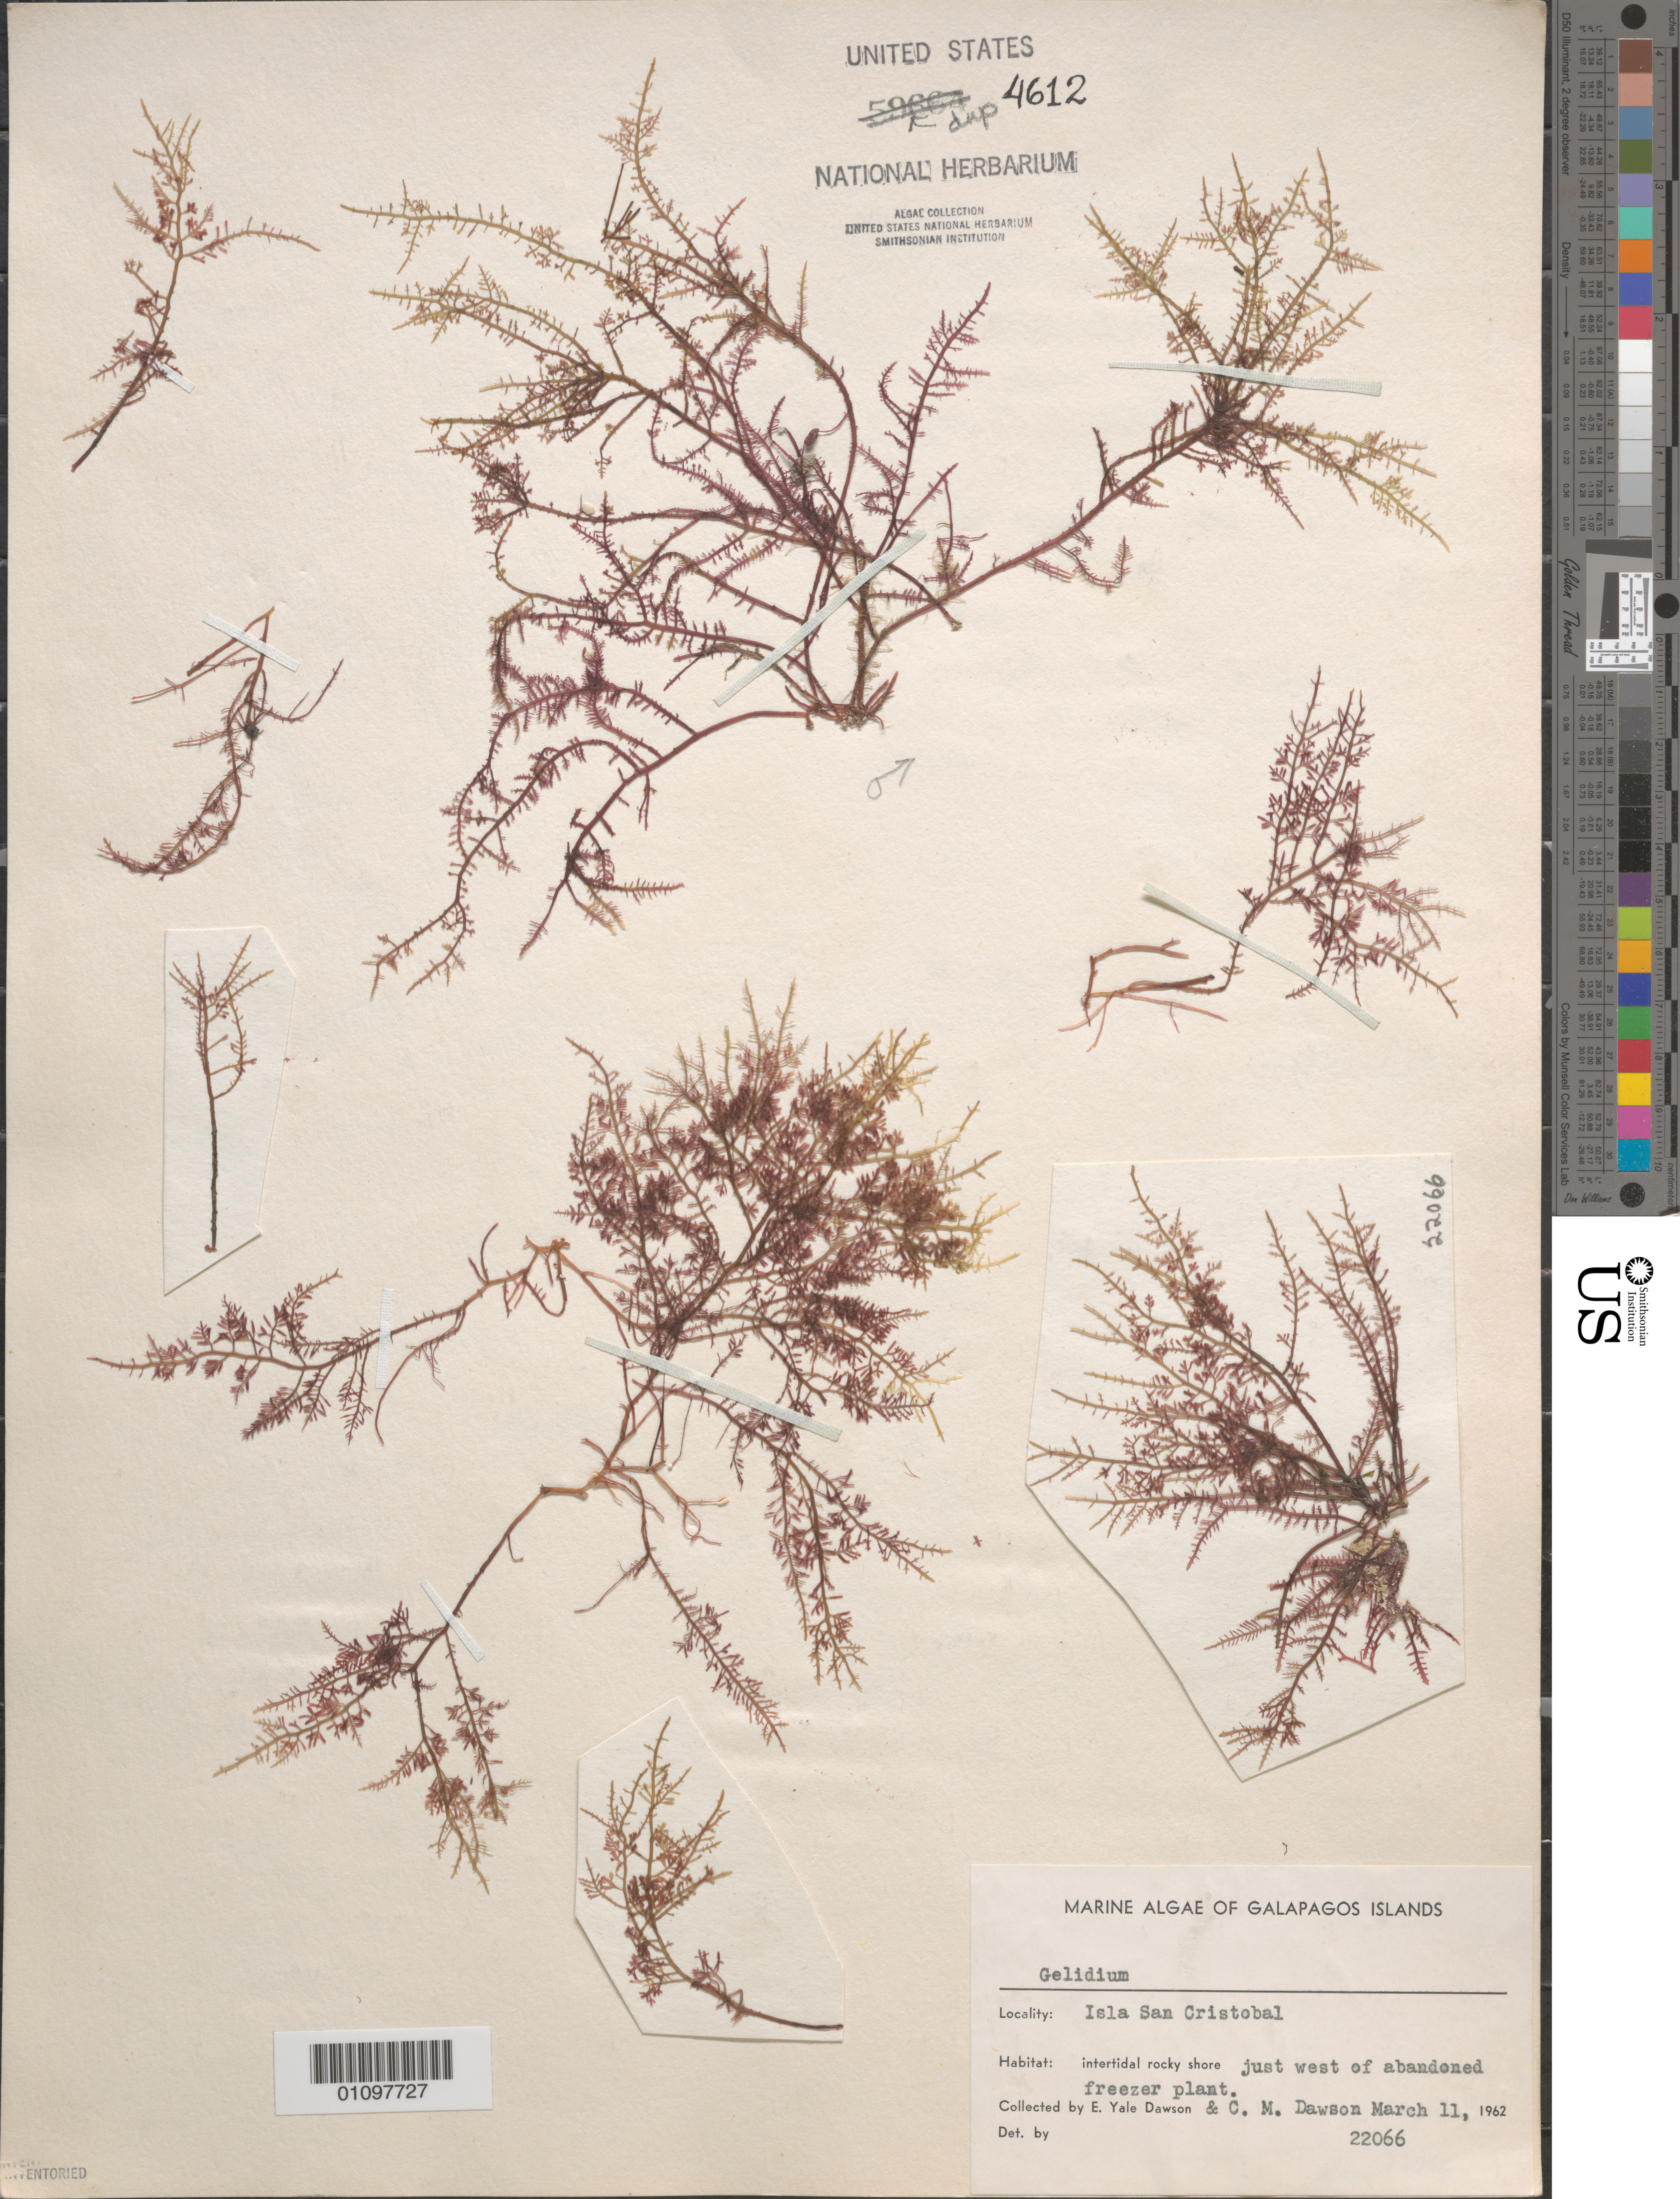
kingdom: Plantae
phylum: Rhodophyta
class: Florideophyceae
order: Gelidiales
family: Gelidiaceae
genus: Gelidium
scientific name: Gelidium sp.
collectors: E. Y. Dawson & C. M. Dawson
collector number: EYD 22066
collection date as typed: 11 Mar 1962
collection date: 1962-03-11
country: Ecuador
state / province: Colón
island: San Cristóbal [Chatham]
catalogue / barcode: US 4612